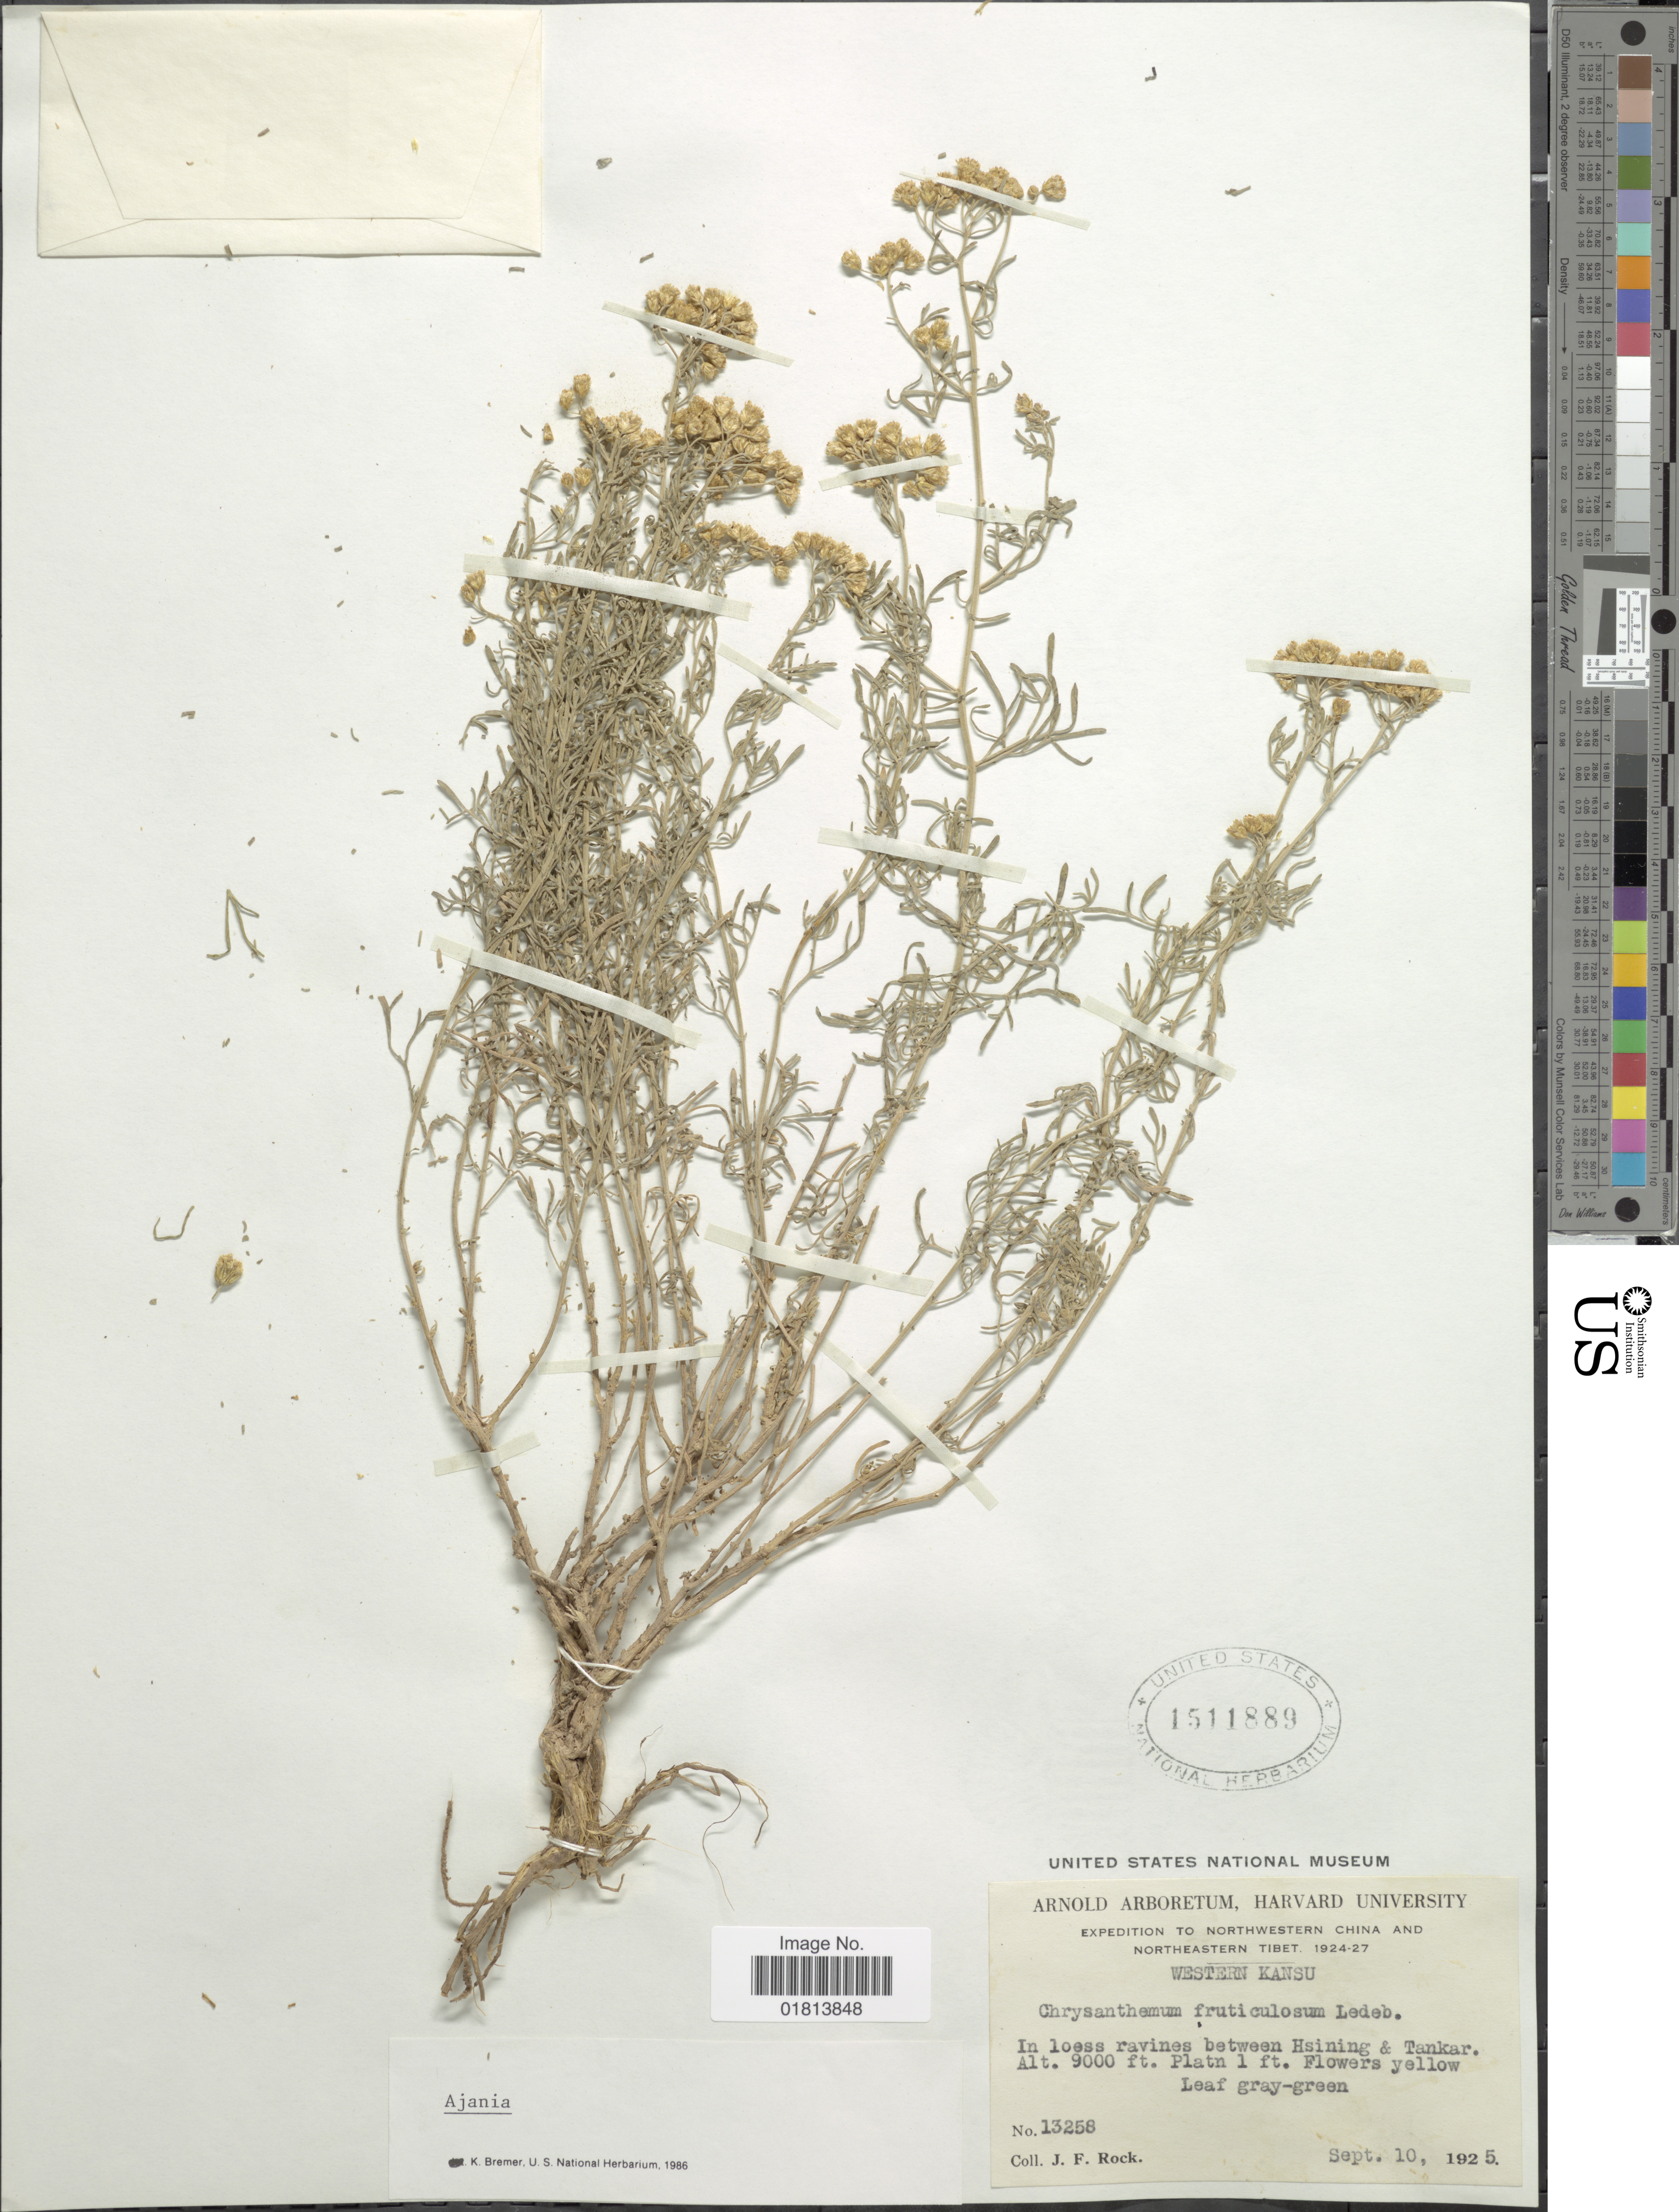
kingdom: Plantae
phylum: Tracheophyta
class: Magnoliopsida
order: Asterales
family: Asteraceae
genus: Ajania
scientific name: Ajania fruticulosa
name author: (Ledeb.) Poljakov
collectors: J. Rock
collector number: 13258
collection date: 1925-09-10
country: China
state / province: Gansu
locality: Northwestern China and Northeastern Tibet, Western Kansu, In loess ravines between Hsining & Tankar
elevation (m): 2743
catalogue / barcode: US 1511889